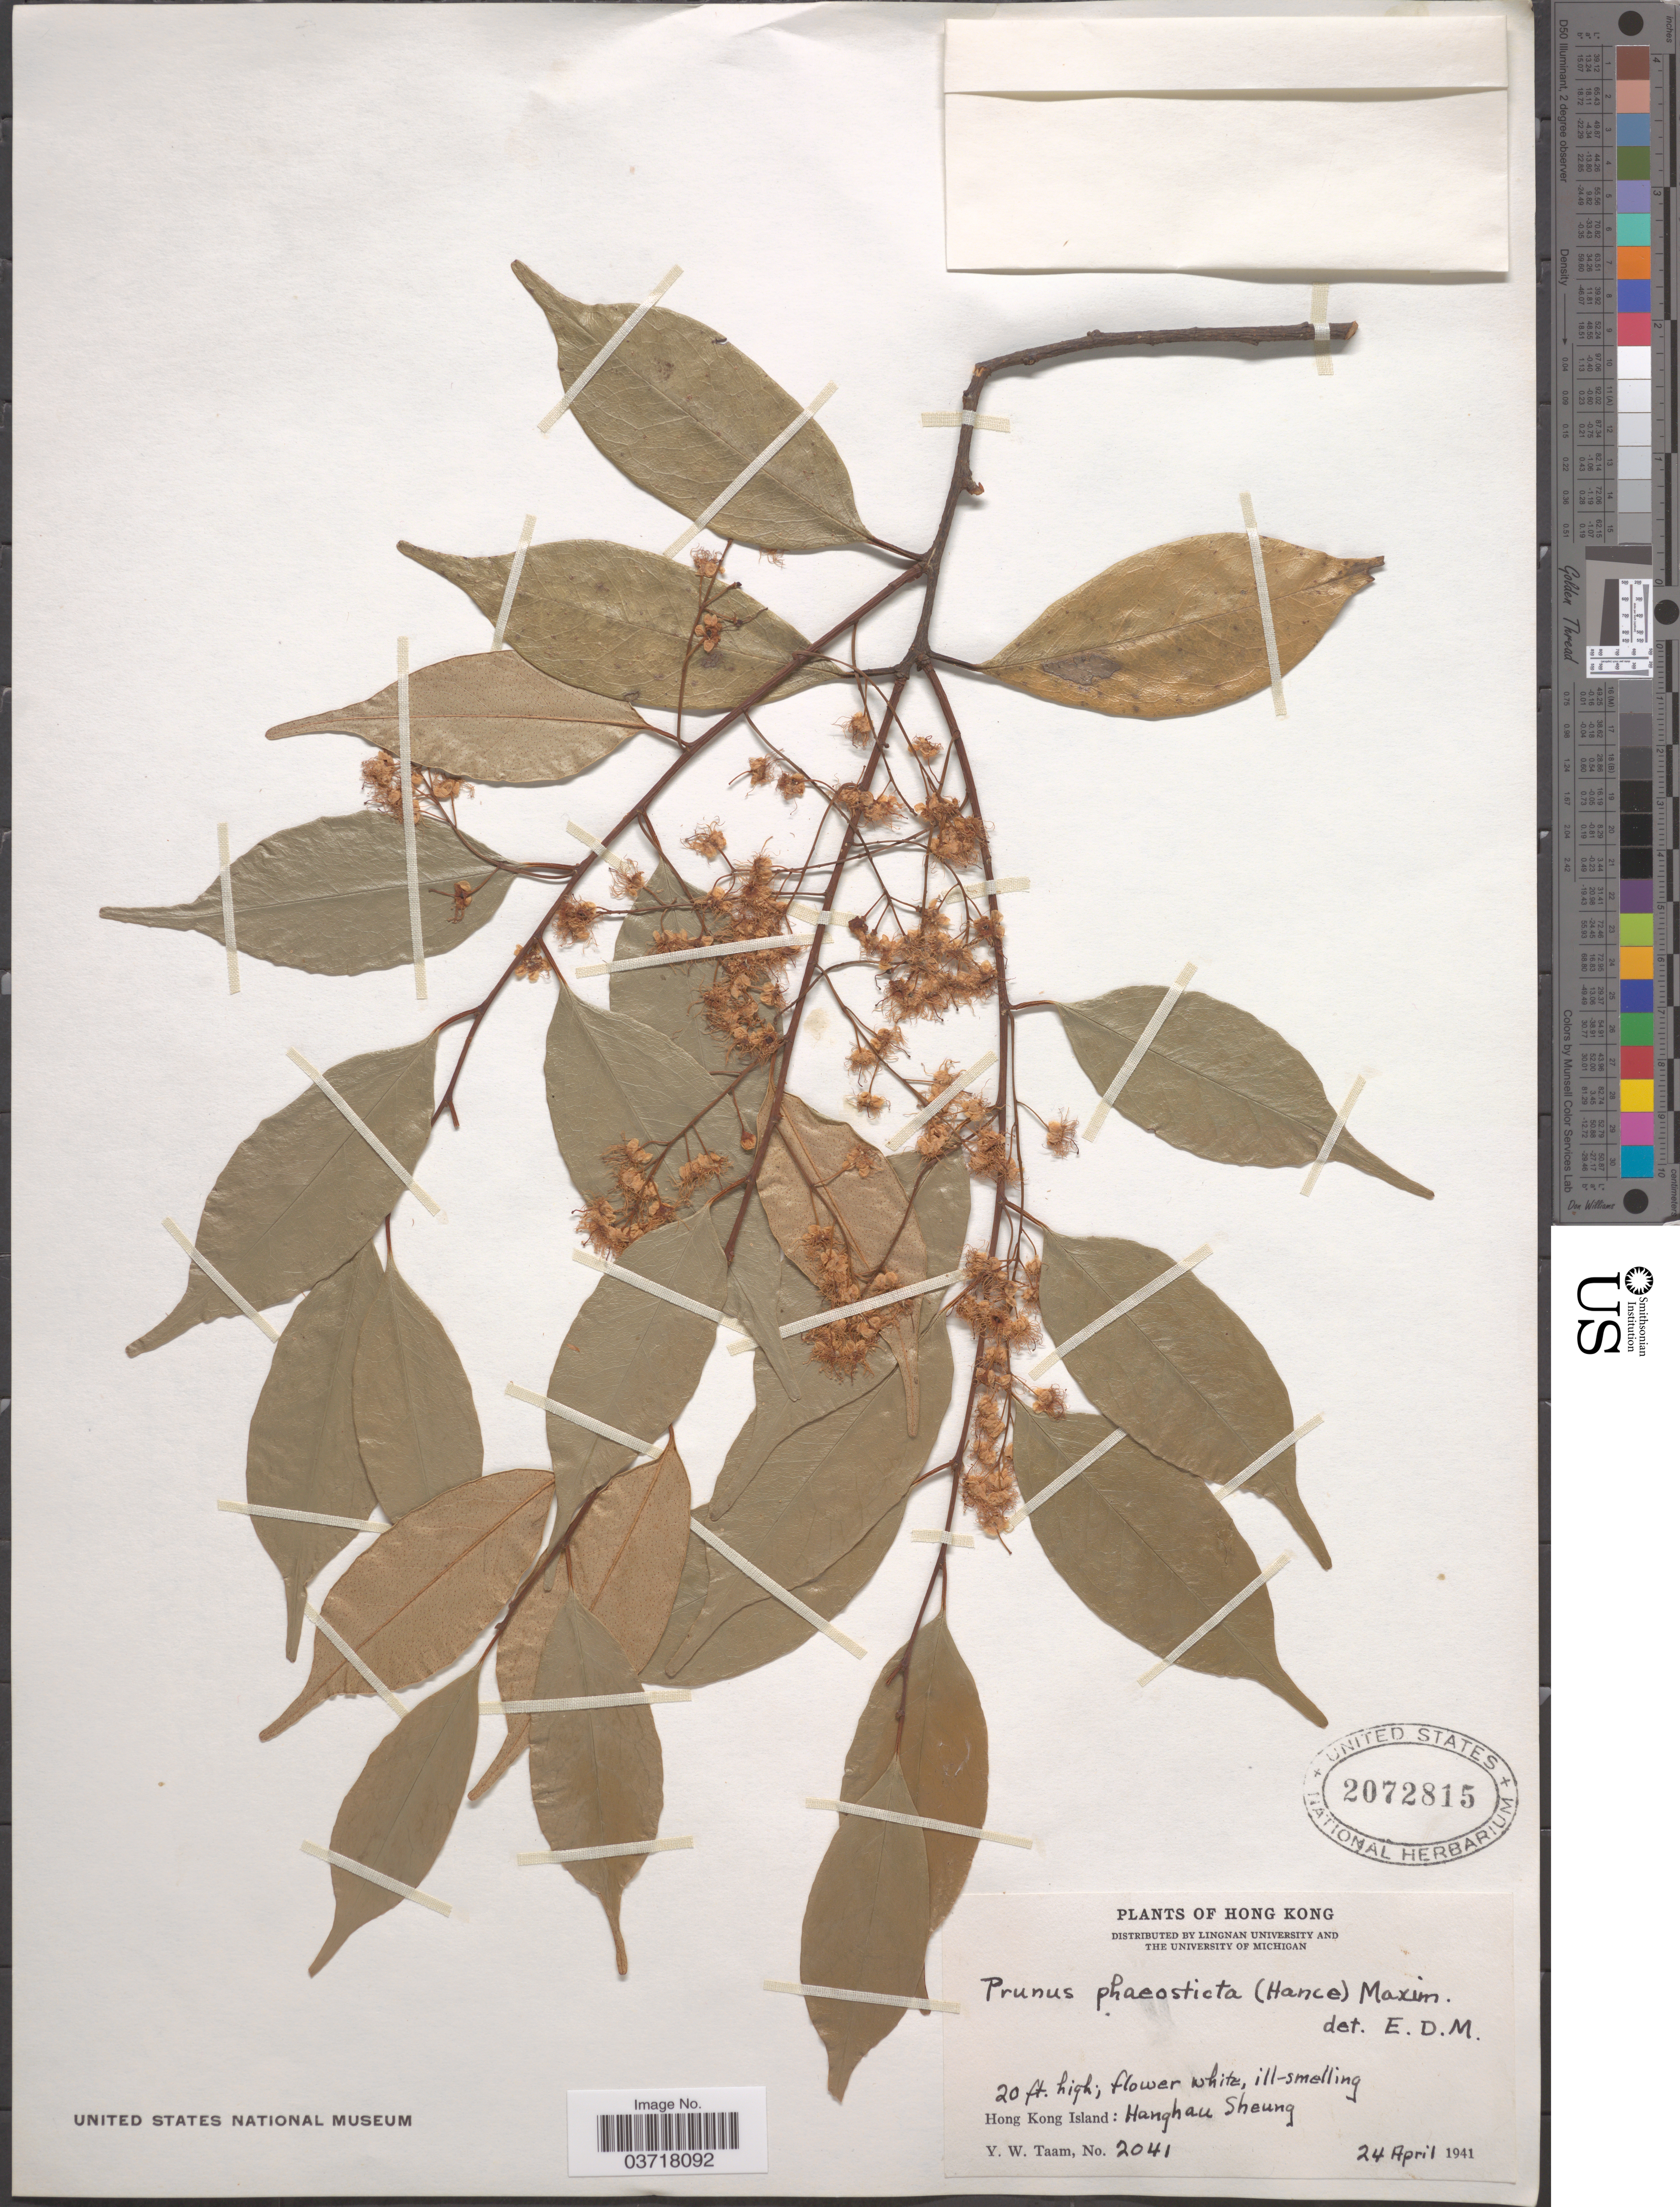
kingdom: Plantae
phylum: Tracheophyta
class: Magnoliopsida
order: Rosales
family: Rosaceae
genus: Prunus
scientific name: Prunus phaeosticta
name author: (Hance) Maxim.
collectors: Y. W. Taam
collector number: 2041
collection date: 1941-04-24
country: China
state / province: Hong Kong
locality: Hong Kong Island: Hanghau Sheung.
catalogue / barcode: US 2072815